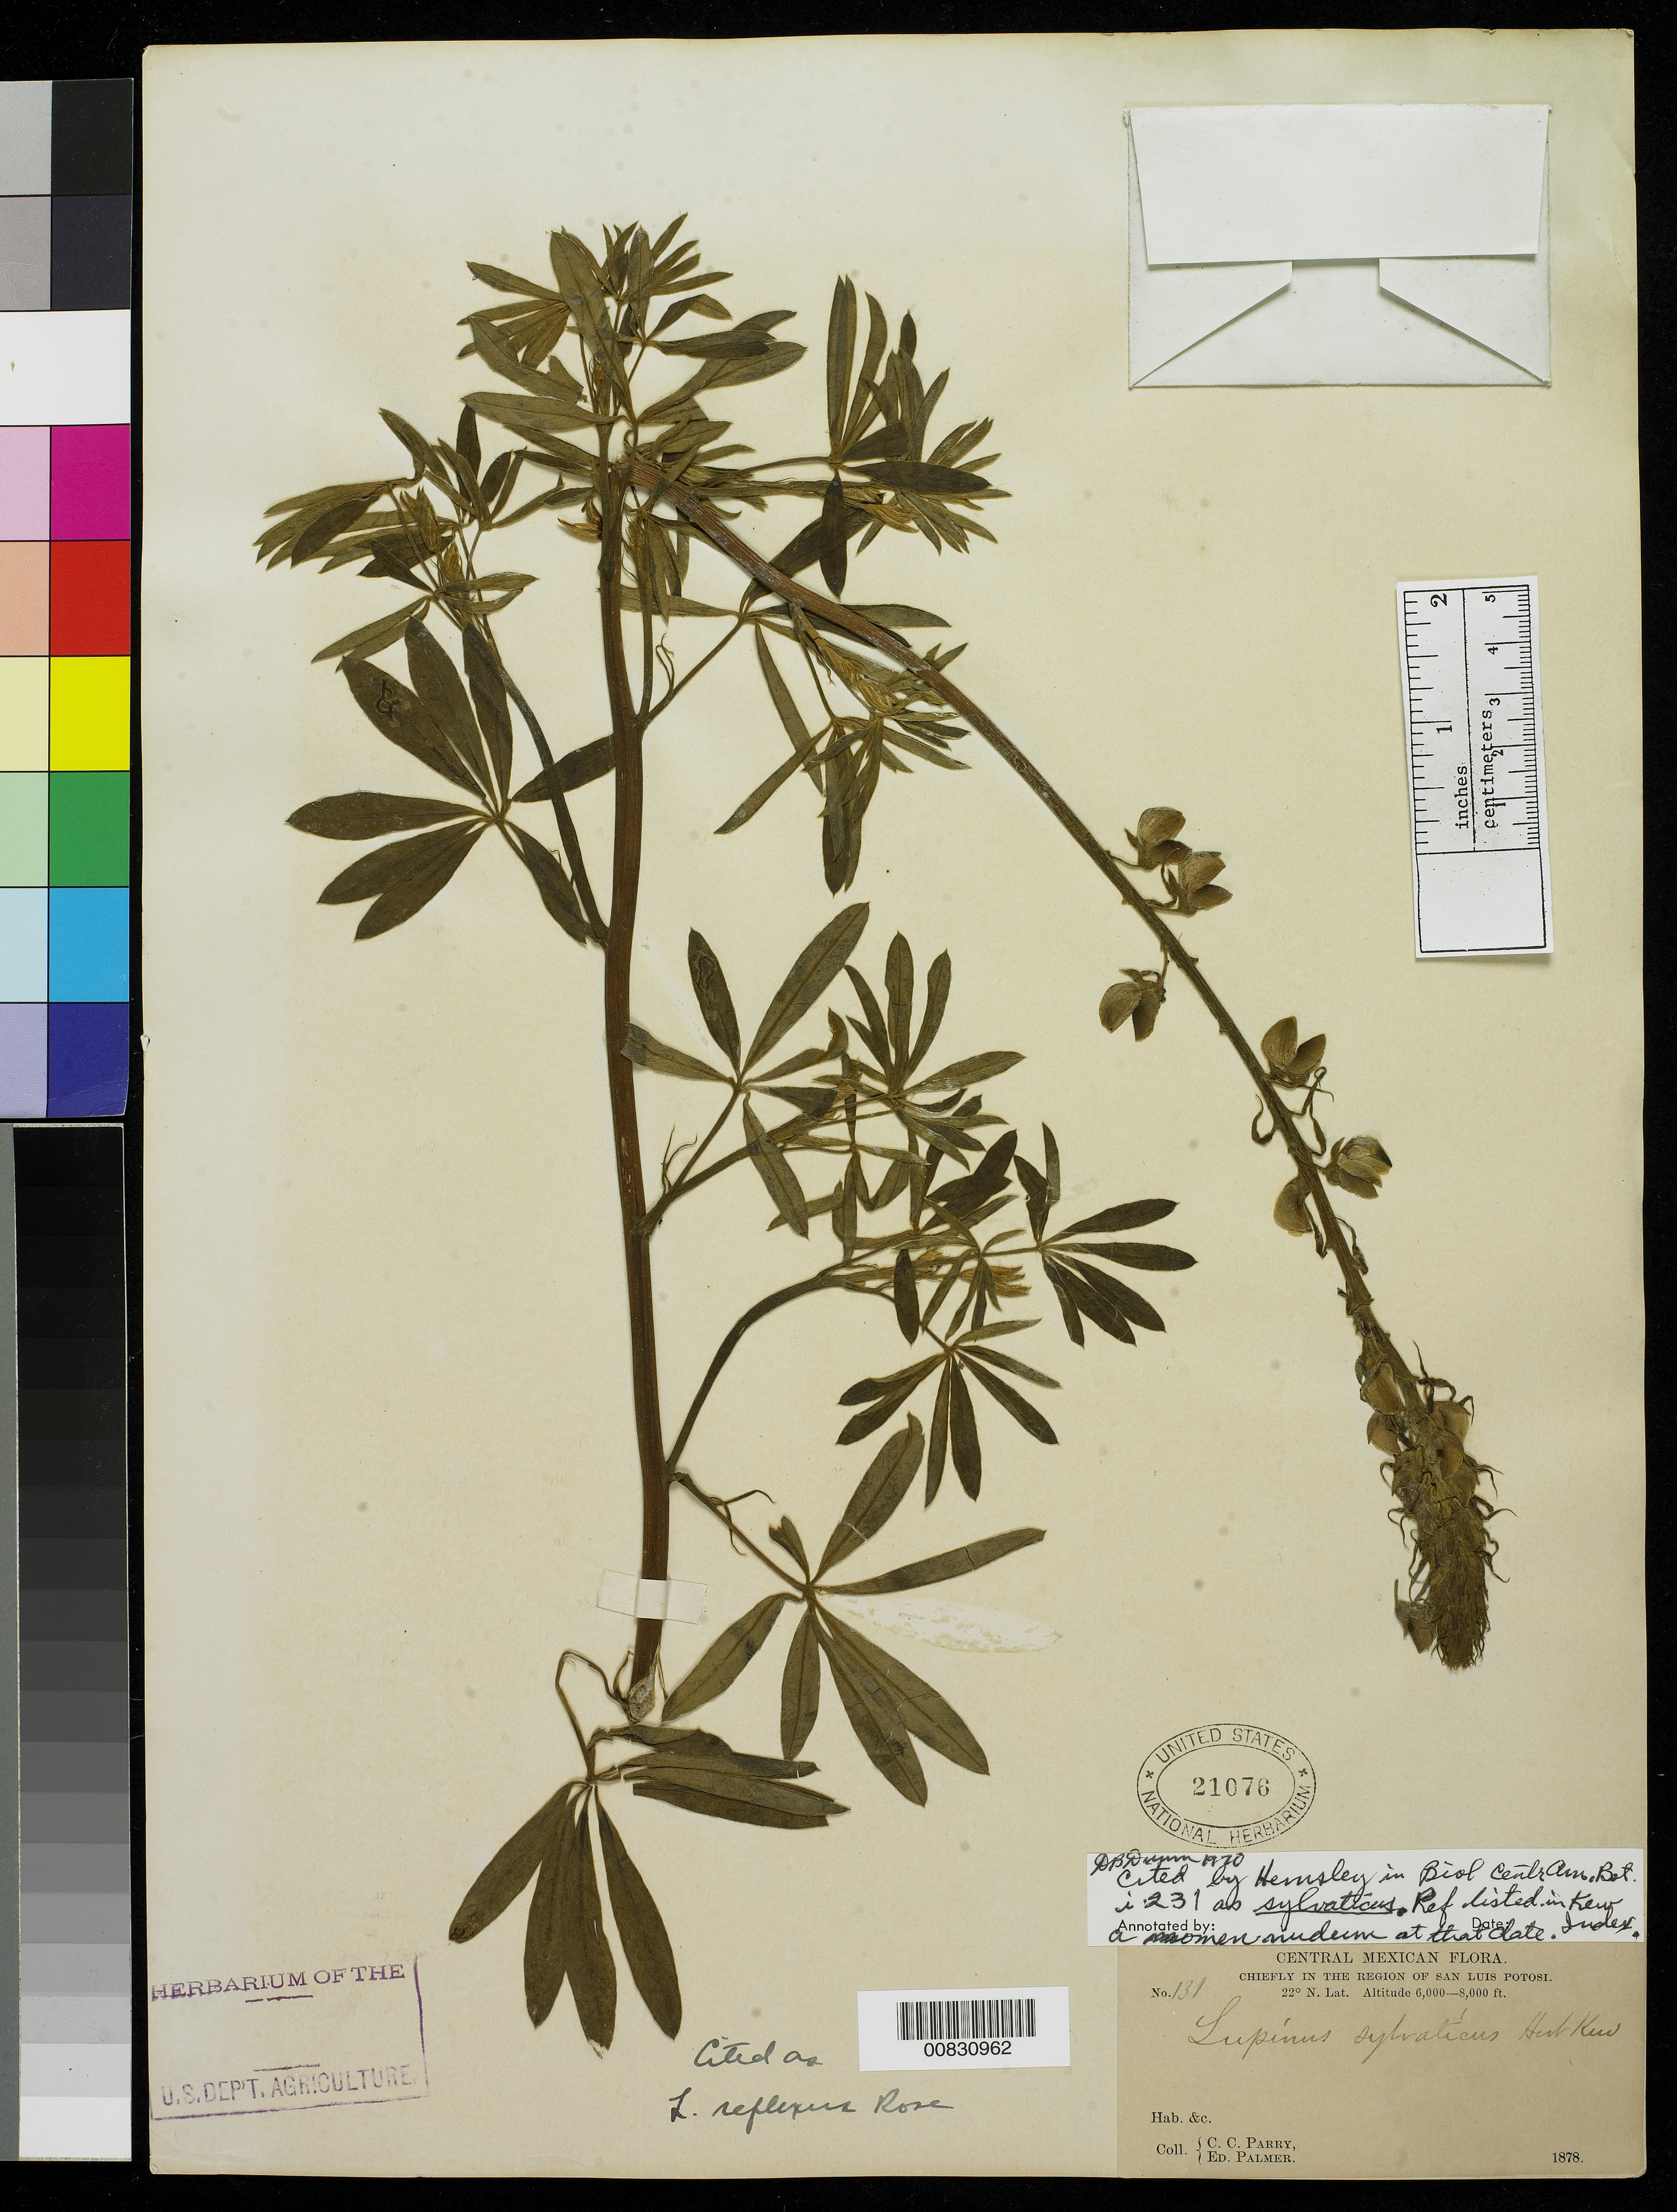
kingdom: Plantae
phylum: Tracheophyta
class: Magnoliopsida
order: Fabales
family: Fabaceae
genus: Lupinus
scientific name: Lupinus sylvaticus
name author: Hemsl.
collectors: C. C. Parry & E. Palmer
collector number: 131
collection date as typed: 1878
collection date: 1878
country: Mexico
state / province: San Luis Potosí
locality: Chiefly in the region of San Luis Potosí.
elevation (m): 1829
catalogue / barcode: US 21076